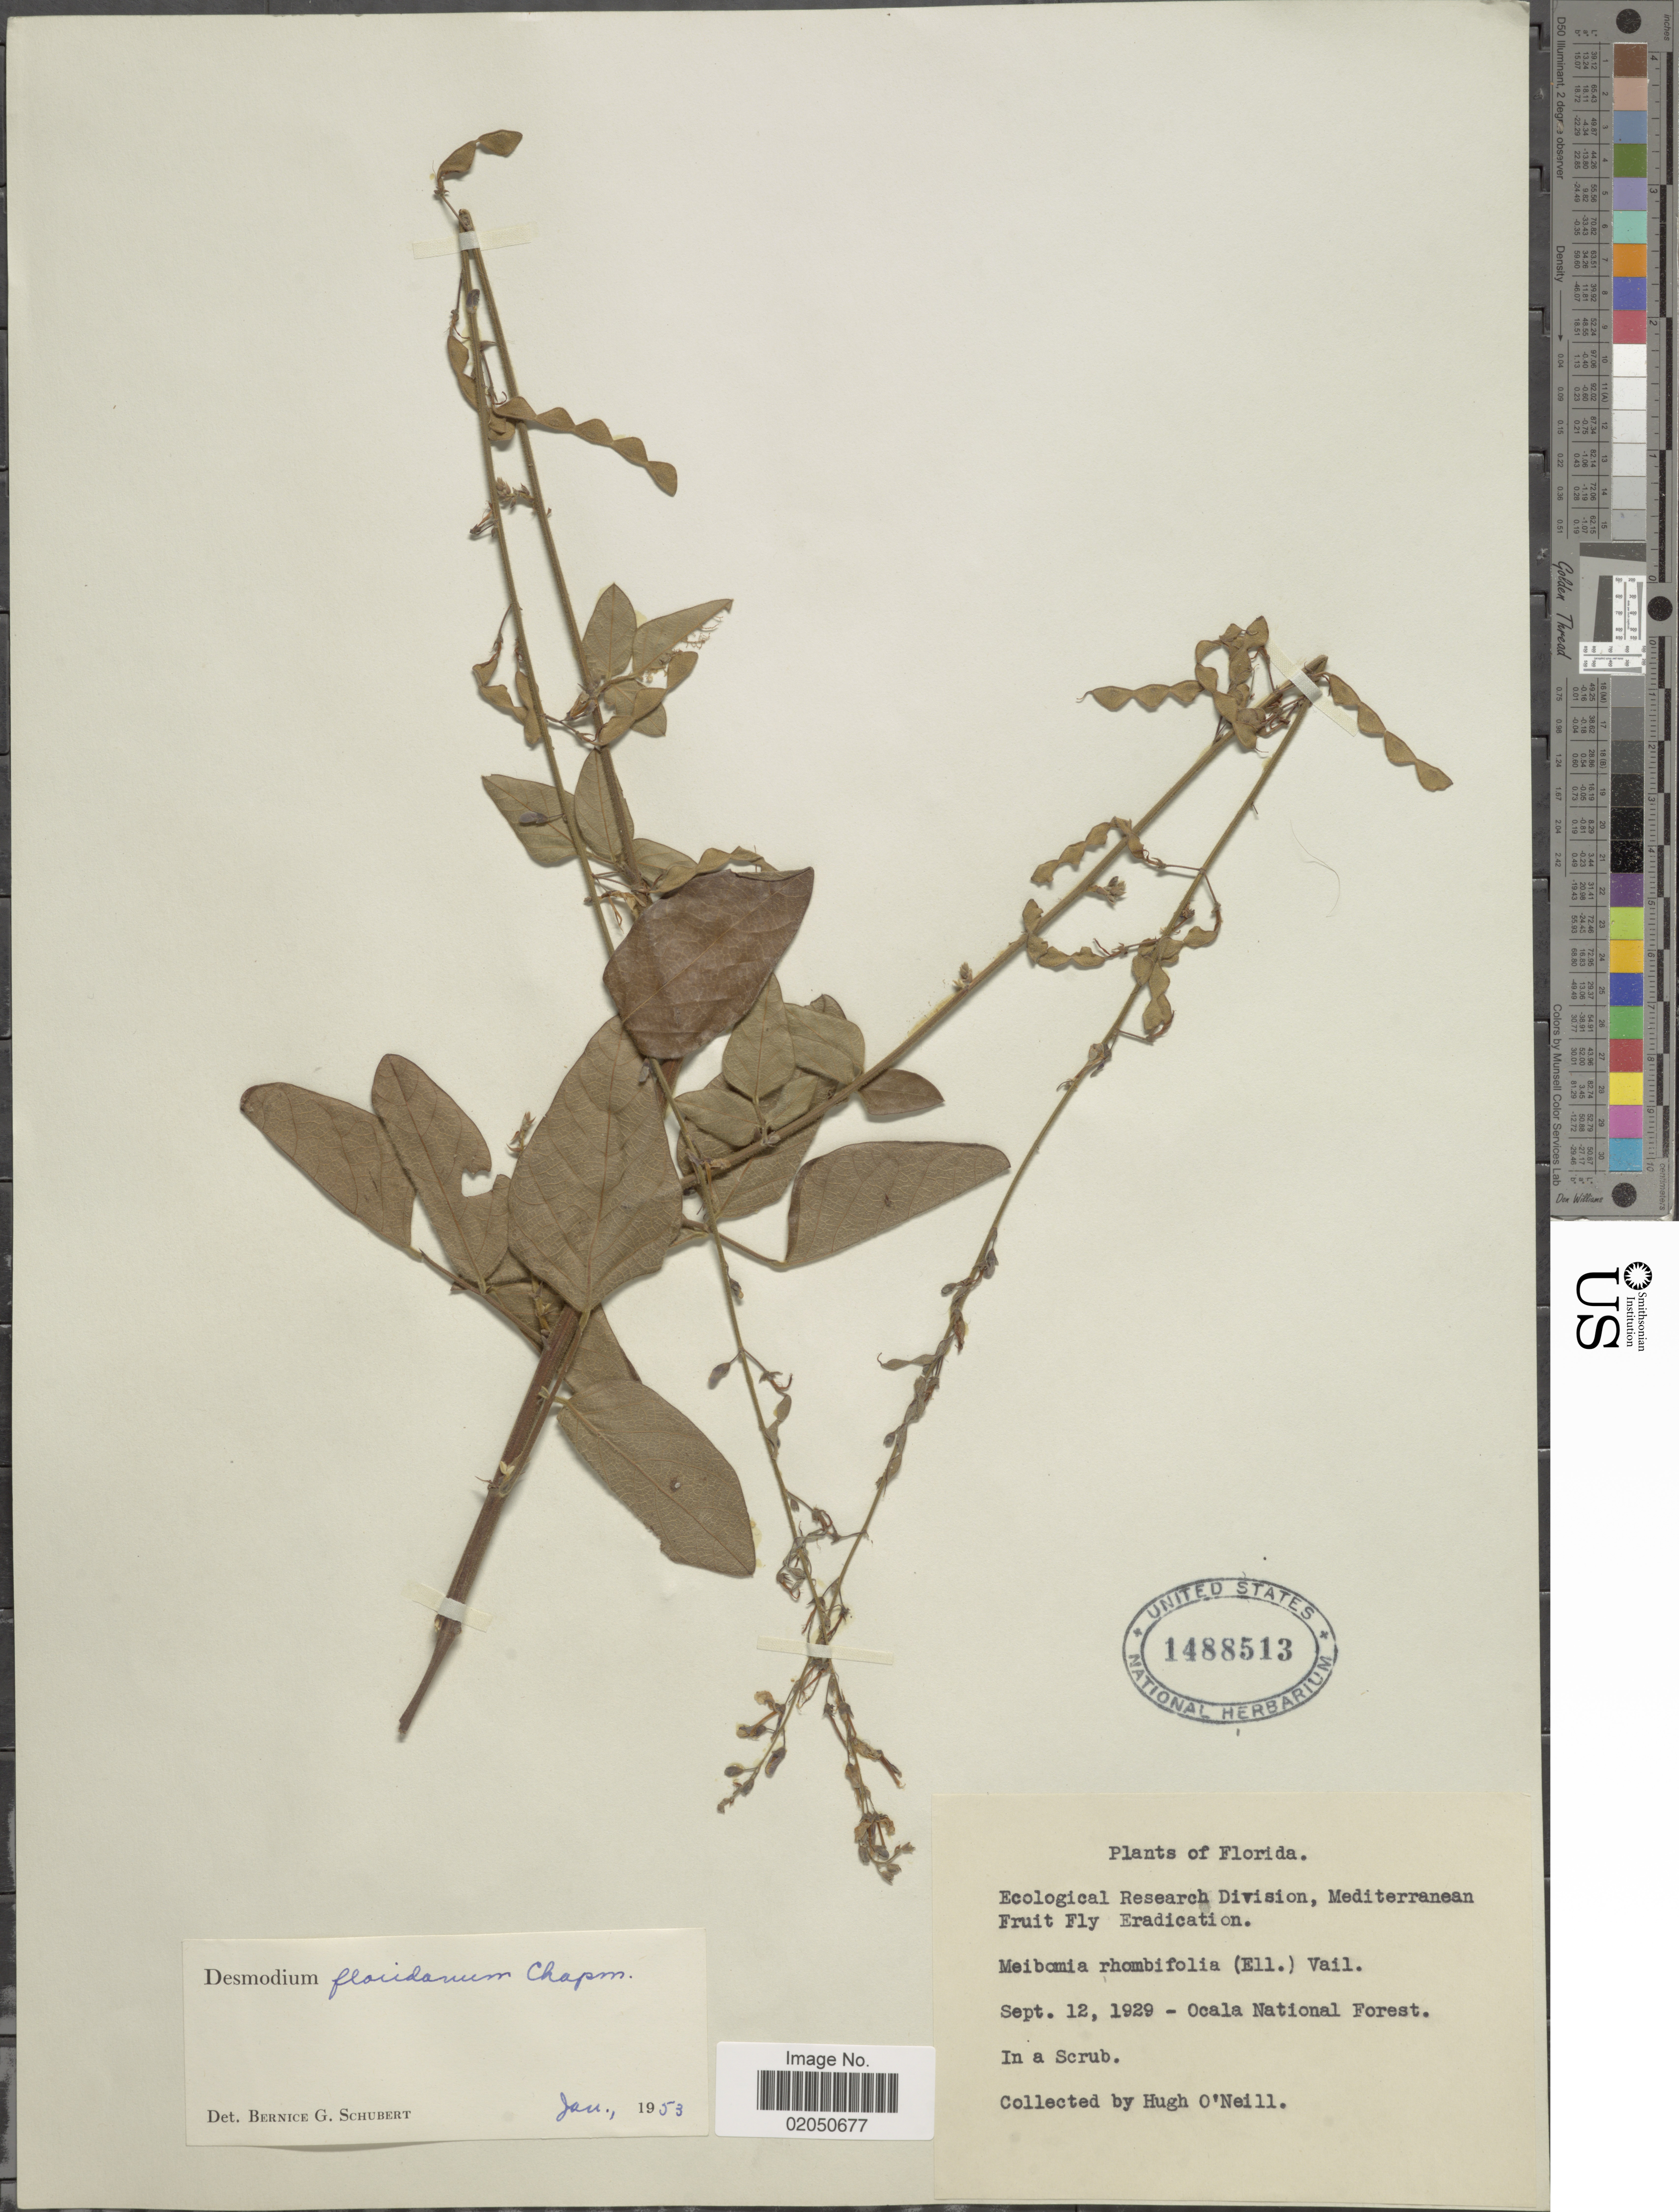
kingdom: Plantae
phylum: Tracheophyta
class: Magnoliopsida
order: Fabales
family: Fabaceae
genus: Desmodium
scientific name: Desmodium floridanum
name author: Chapm.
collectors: H. O'Neill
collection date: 1929-09-12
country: United States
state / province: Florida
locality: Ocala National Forest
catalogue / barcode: US 1488513